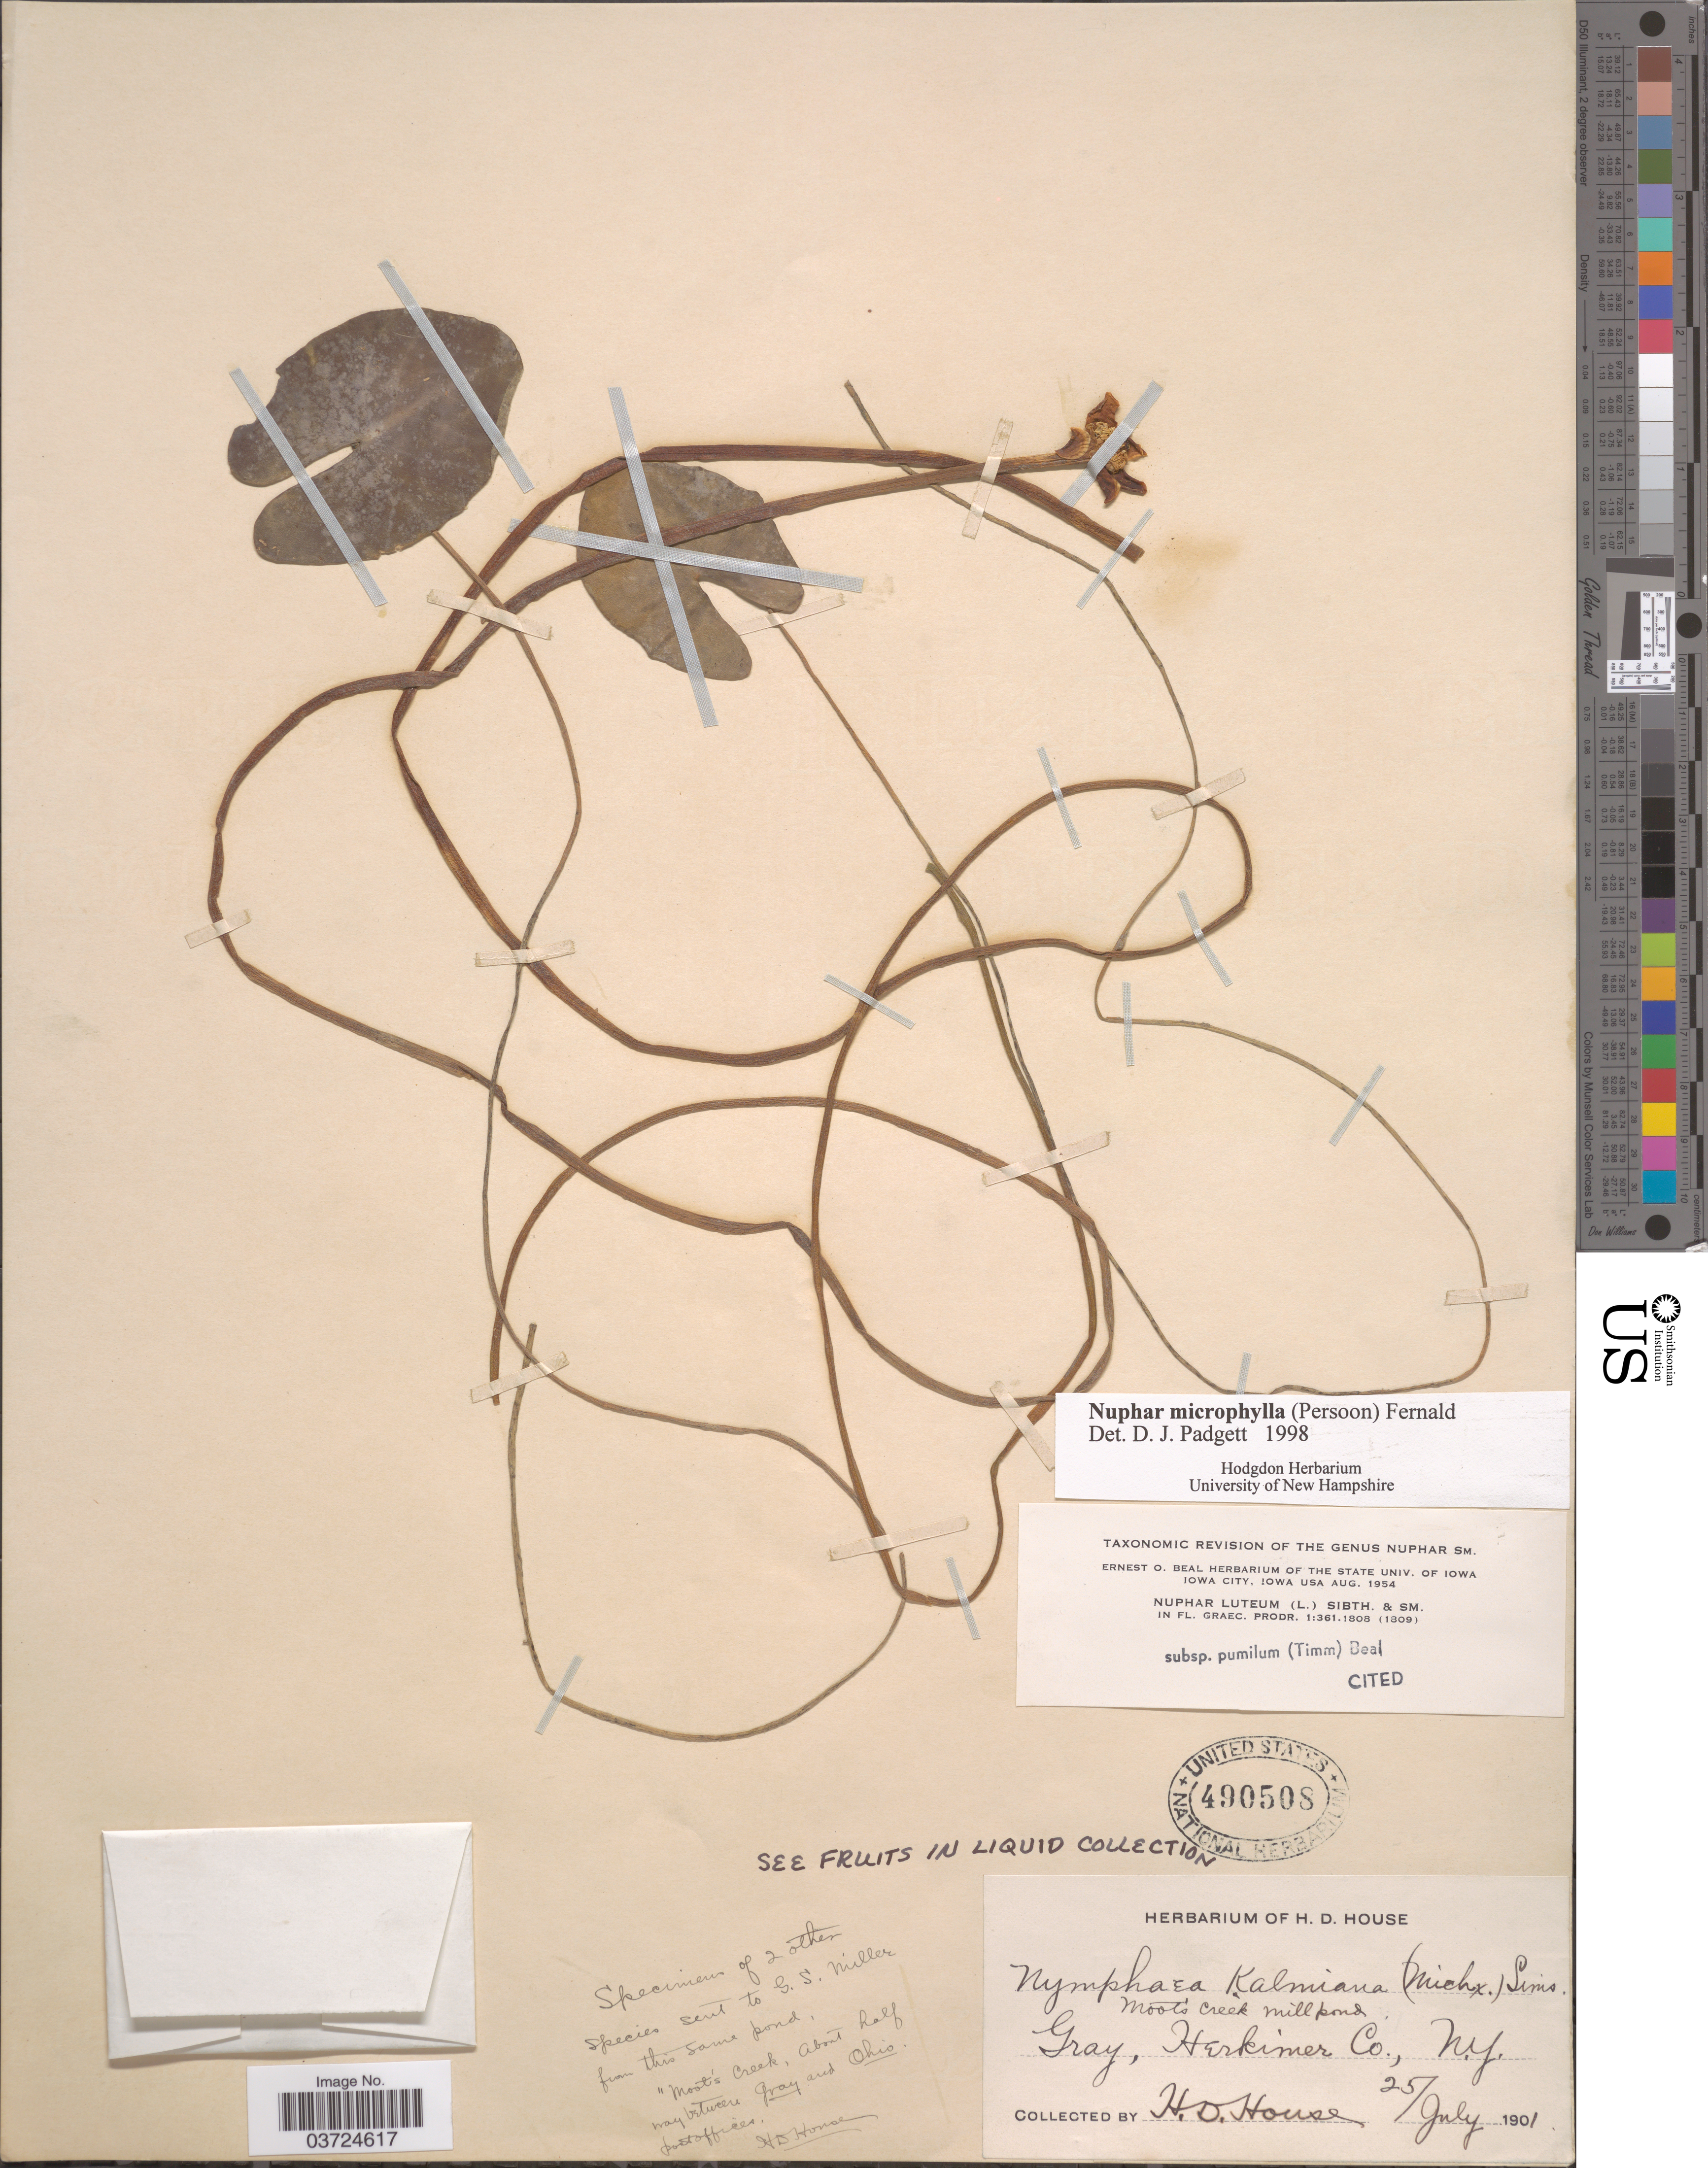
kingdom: Plantae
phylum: Tracheophyta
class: Magnoliopsida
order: Nymphaeales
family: Nymphaeaceae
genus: Nuphar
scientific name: Nuphar microphylla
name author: (Pers.) Fernald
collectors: H. D. House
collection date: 1901-07-25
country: United States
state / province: New York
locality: Moot's Creek Mill pond. Gray, Herkimer Co.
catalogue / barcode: US 490508